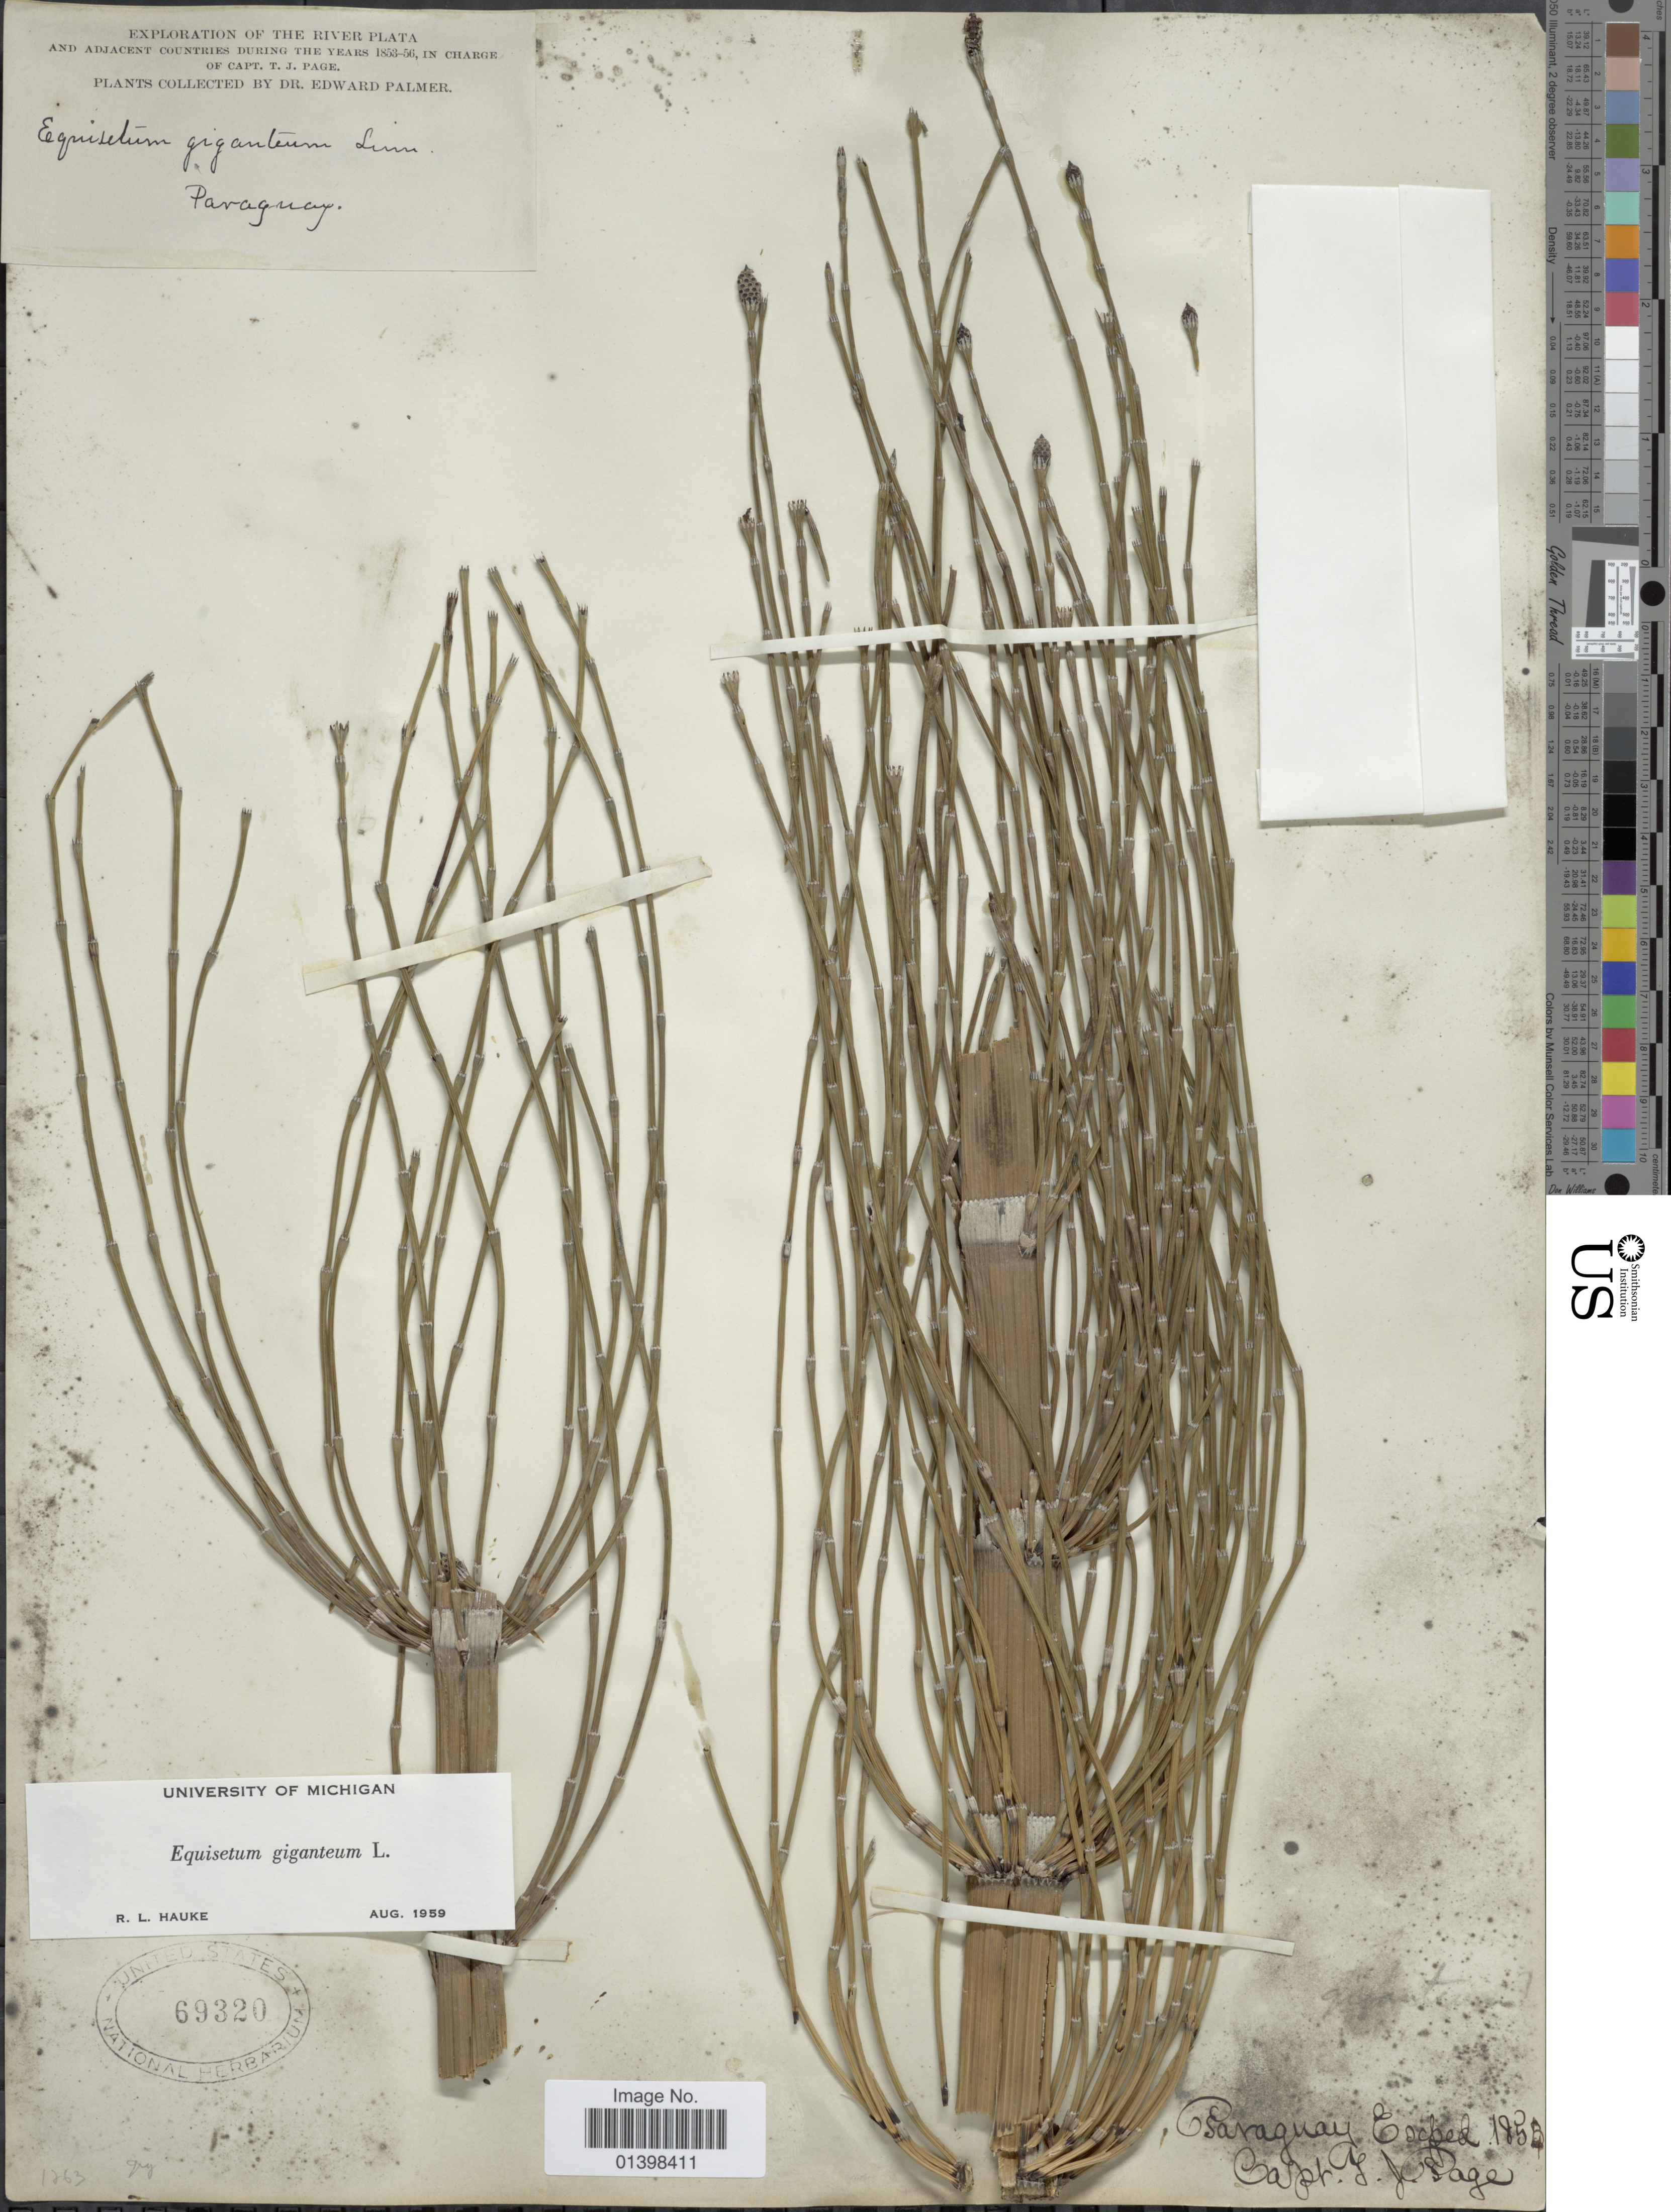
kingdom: Plantae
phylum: Tracheophyta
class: Polypodiopsida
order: Equisetales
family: Equisetaceae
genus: Equisetum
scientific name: Equisetum giganteum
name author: L.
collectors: E. Palmer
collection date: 1853/1856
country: Paraguay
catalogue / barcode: US 69320